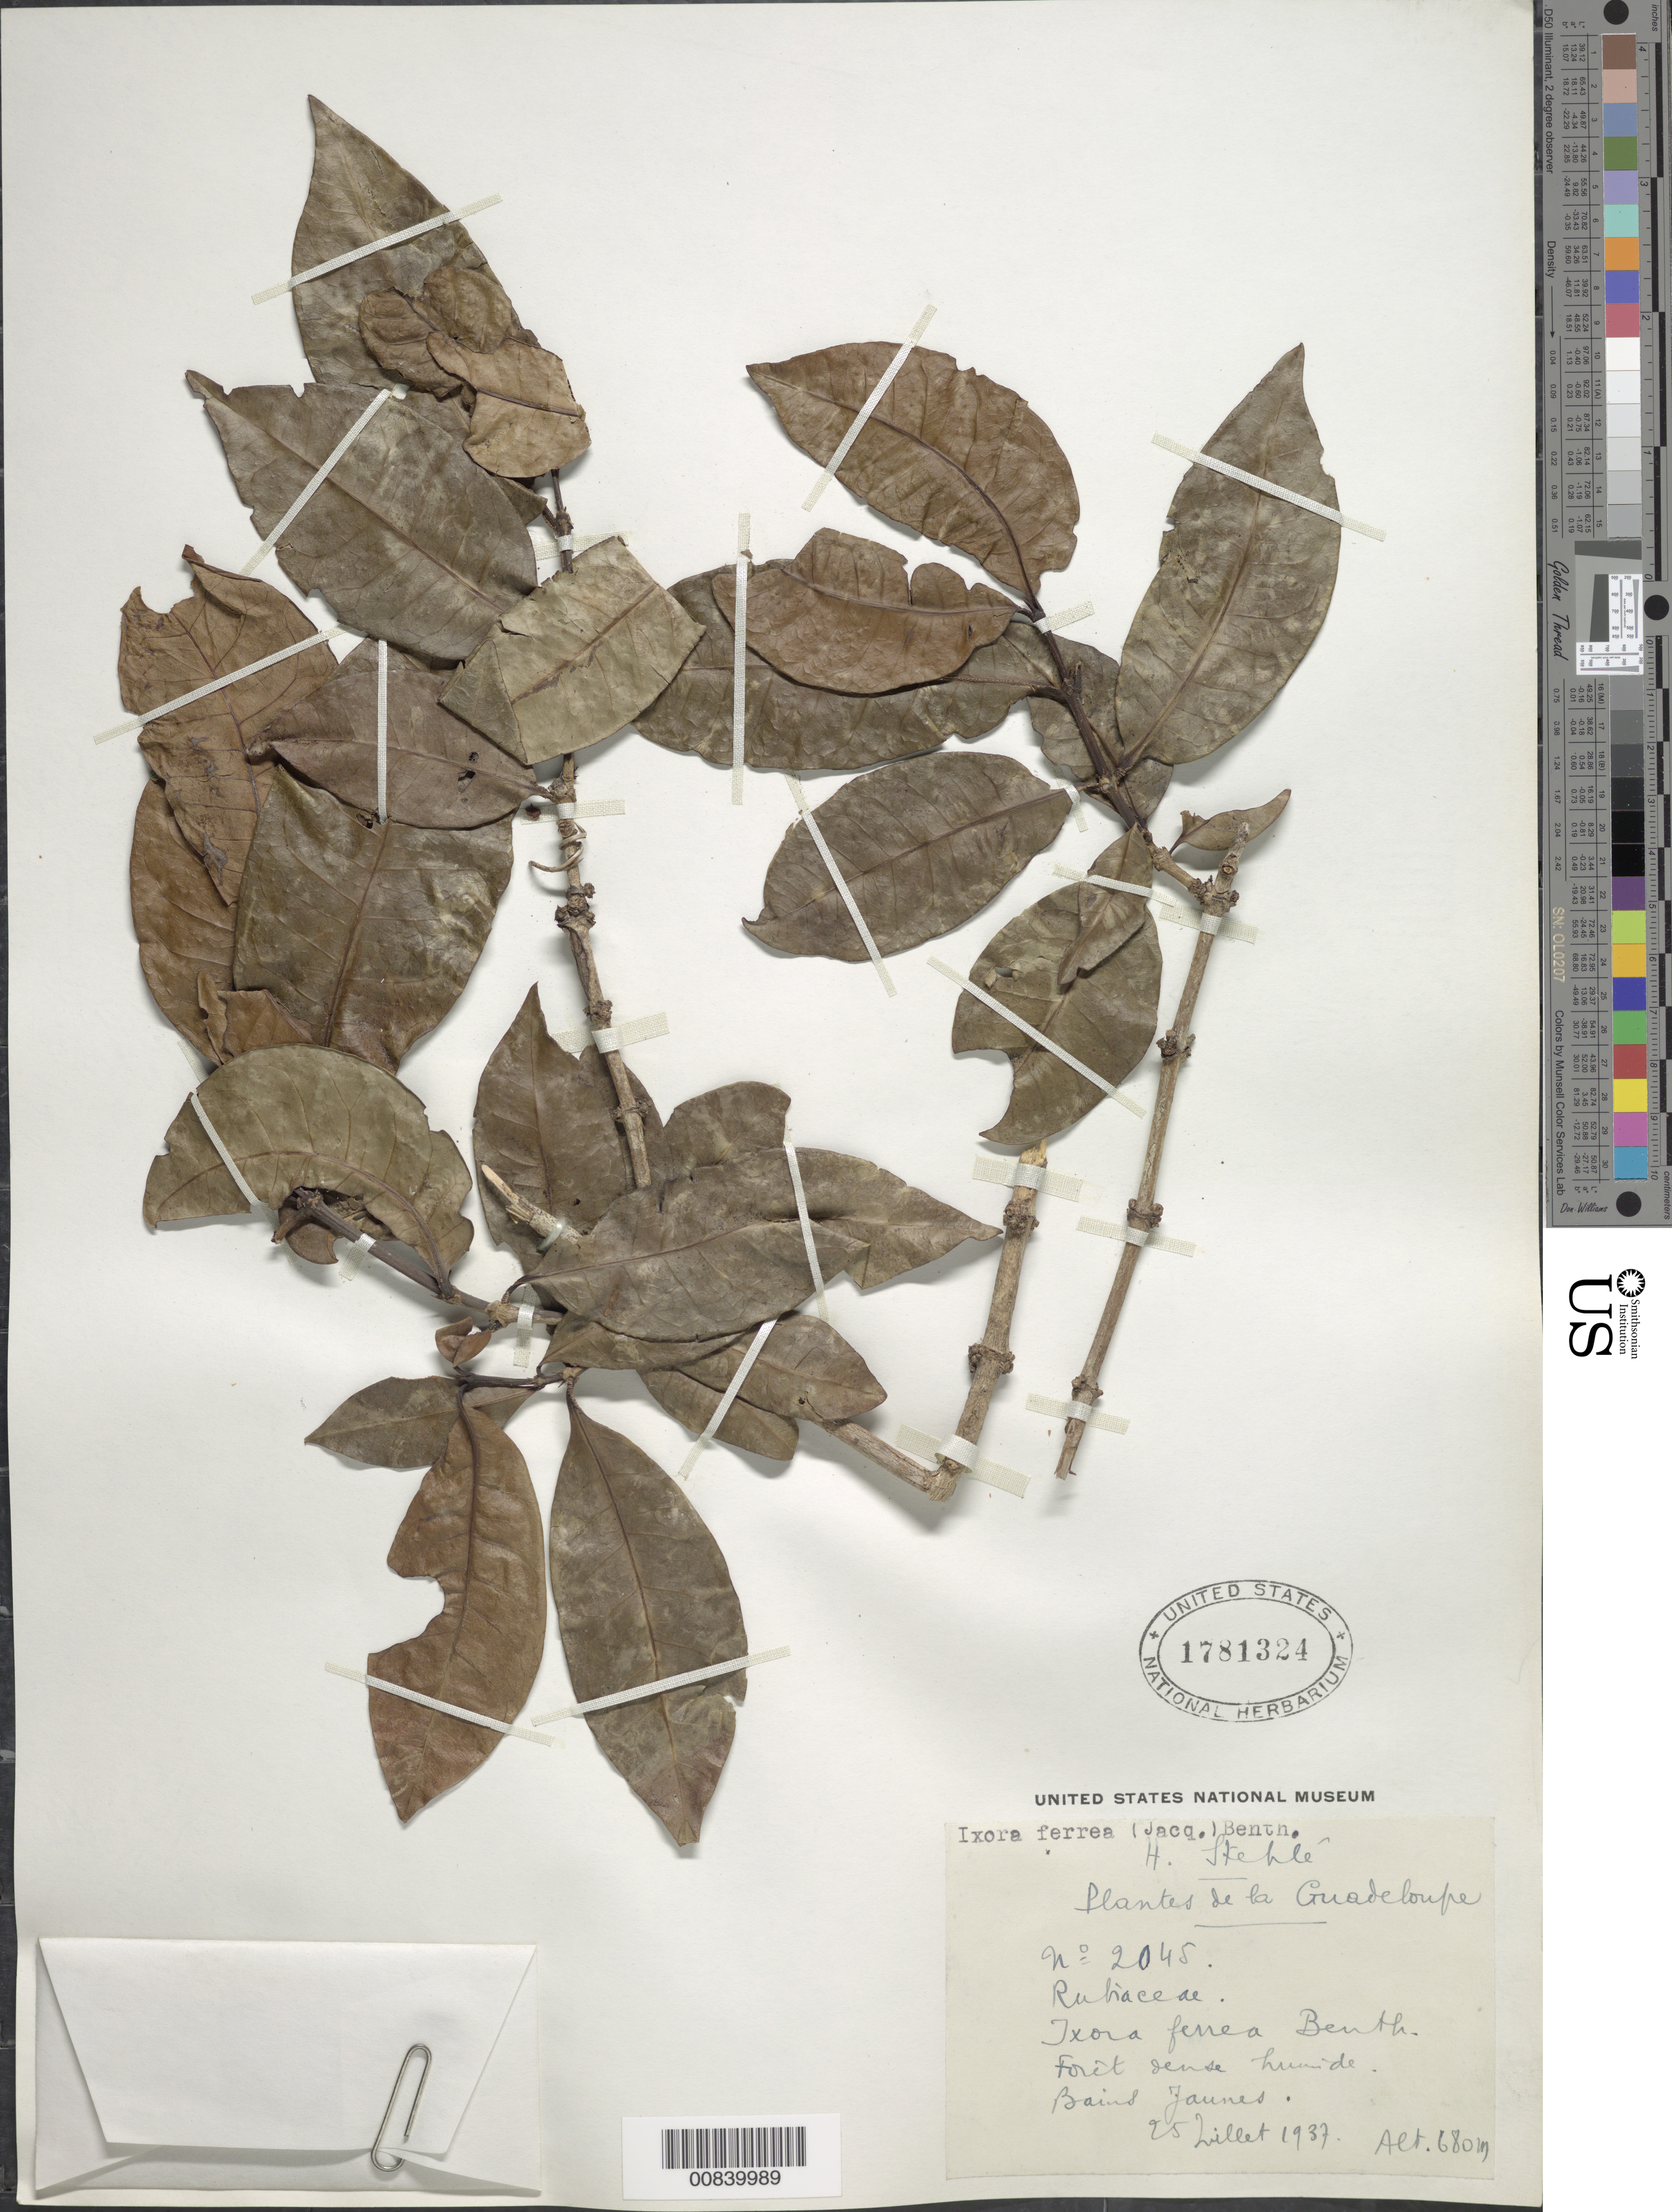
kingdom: Plantae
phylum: Tracheophyta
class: Magnoliopsida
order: Gentianales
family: Rubiaceae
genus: Ixora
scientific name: Ixora ferrea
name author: (Jacq.) Benth.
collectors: H. Stehlé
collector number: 2045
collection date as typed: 25 Jul 1937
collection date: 1937-07-25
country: Guadeloupe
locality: Bains Jaunes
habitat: Forêt dense humide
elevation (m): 680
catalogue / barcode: US 1781324